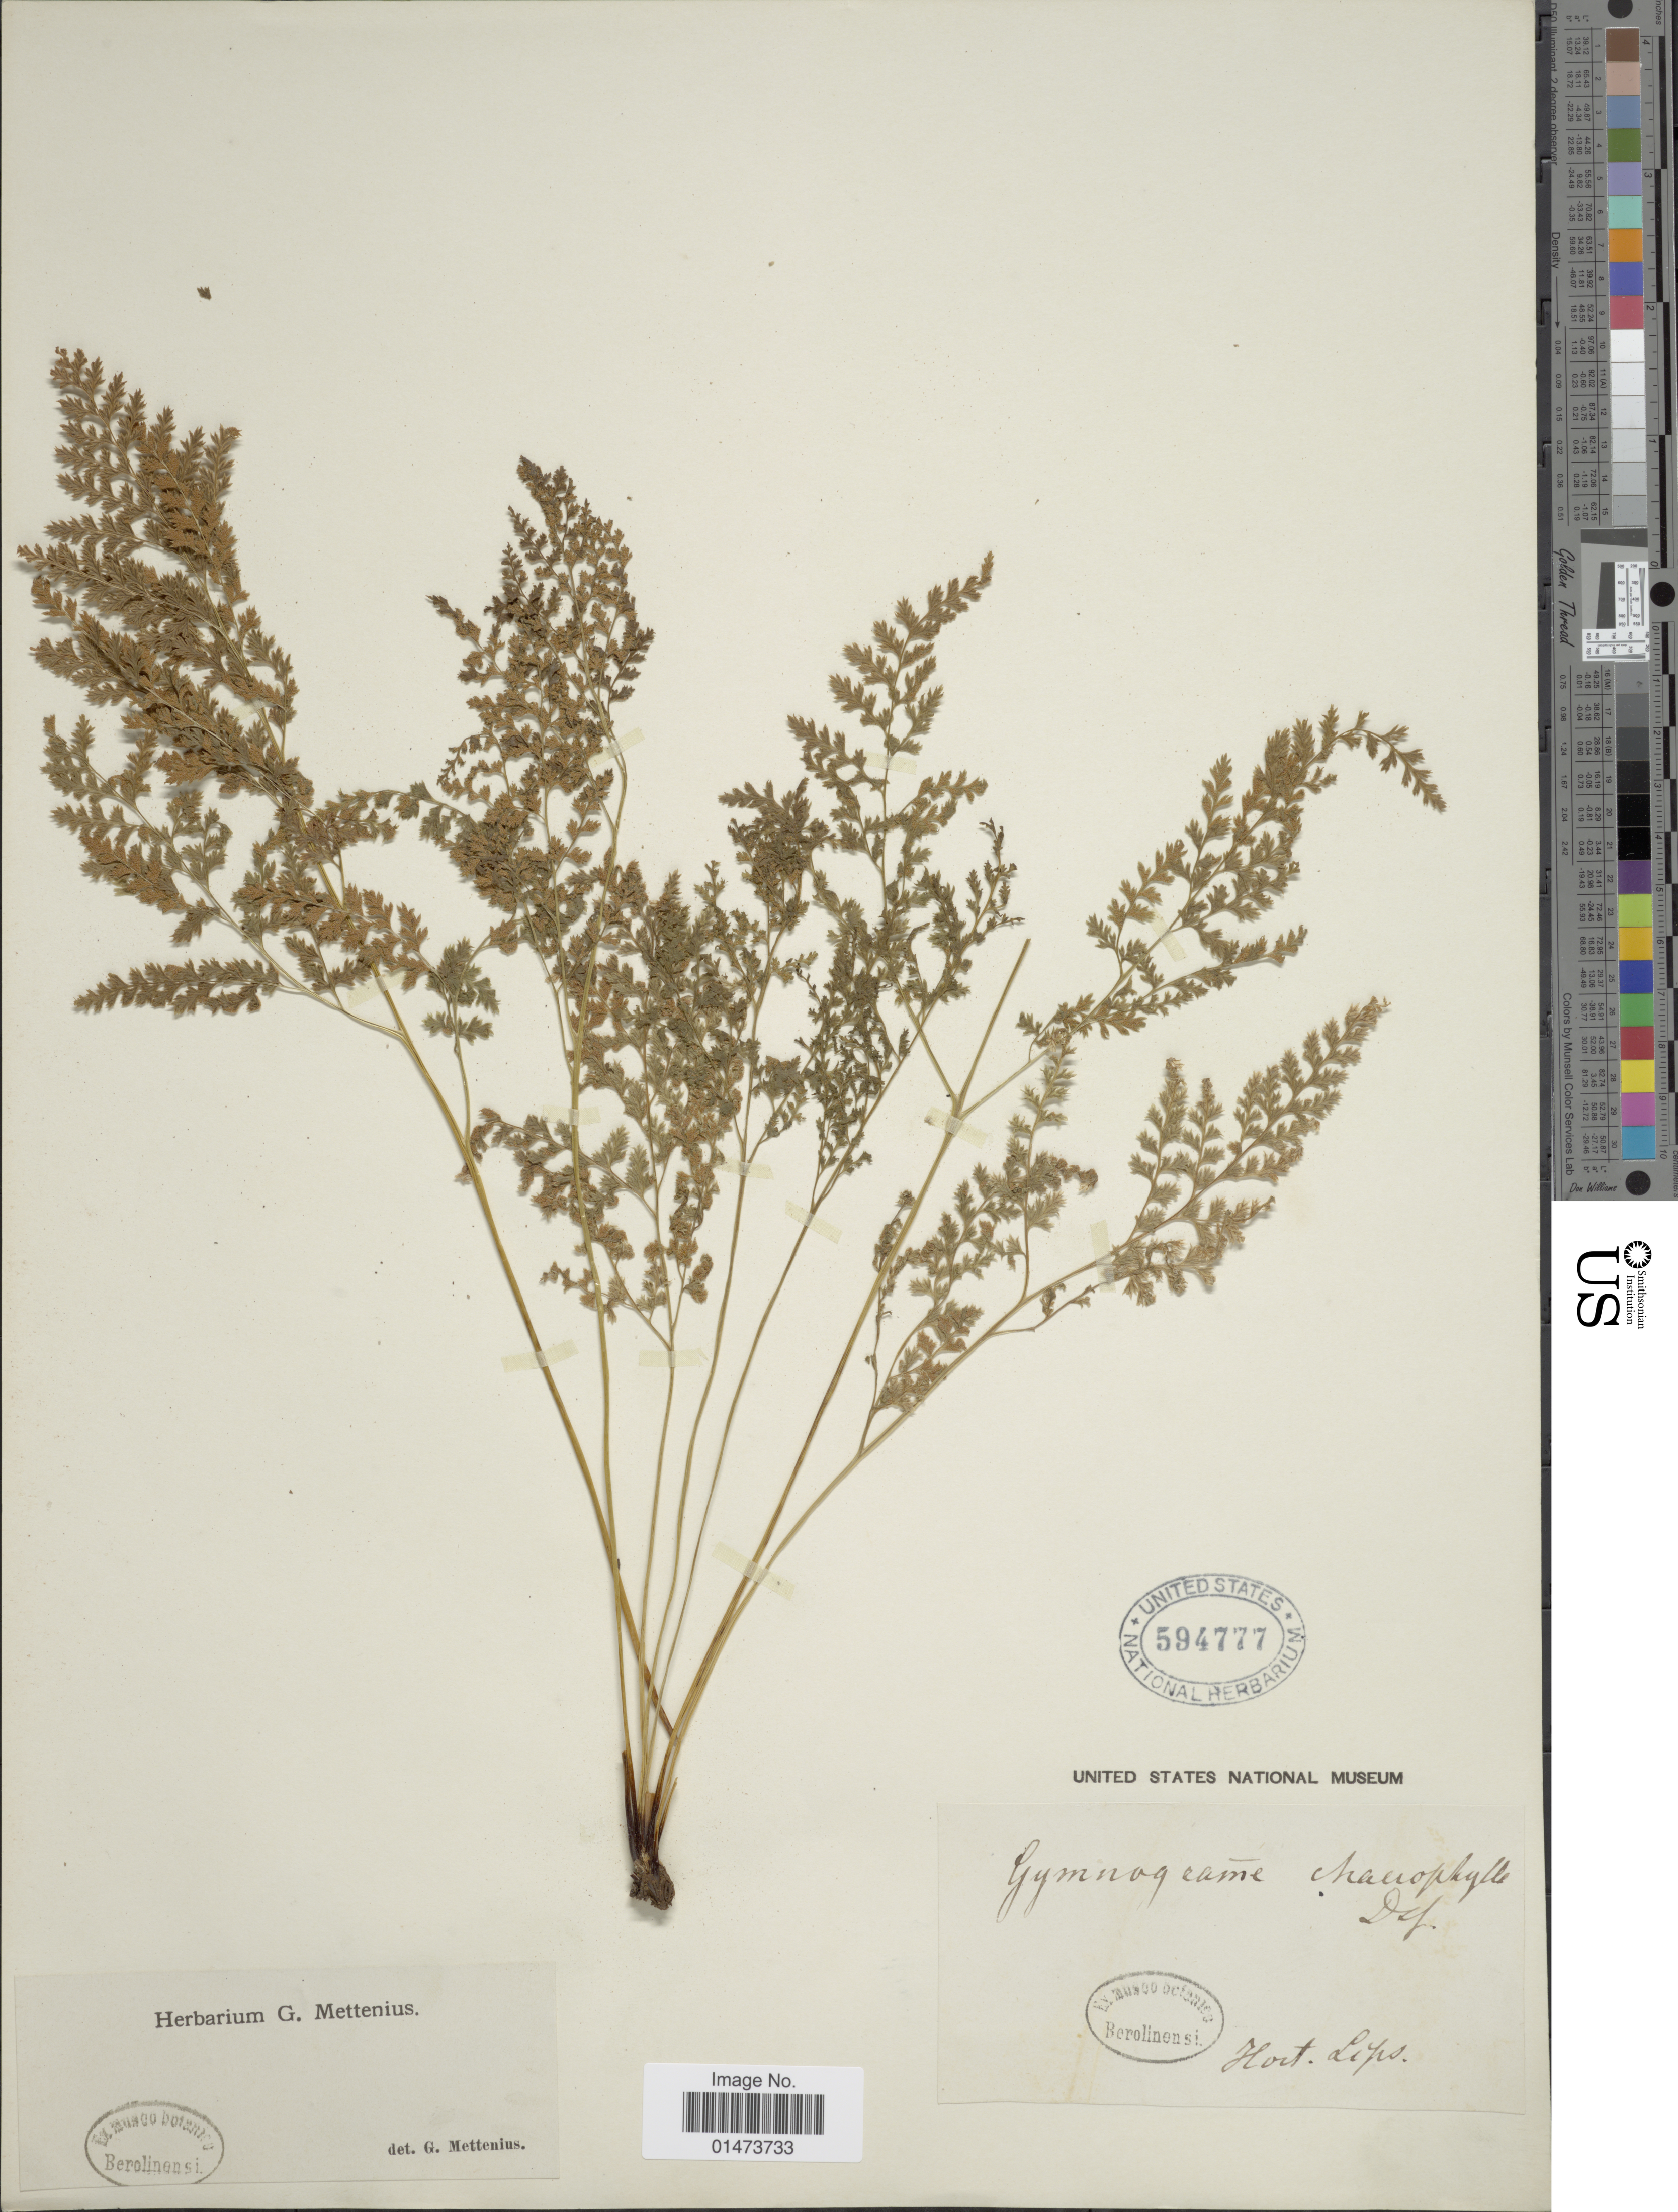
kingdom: Plantae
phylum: Tracheophyta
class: Polypodiopsida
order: Polypodiales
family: Pteridaceae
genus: Anogramma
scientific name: Anogramma chaerophylla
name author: (Desv.) Link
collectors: ex Museo Botanico Berolinensi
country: United States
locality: Hort Lips.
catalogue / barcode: US 594777